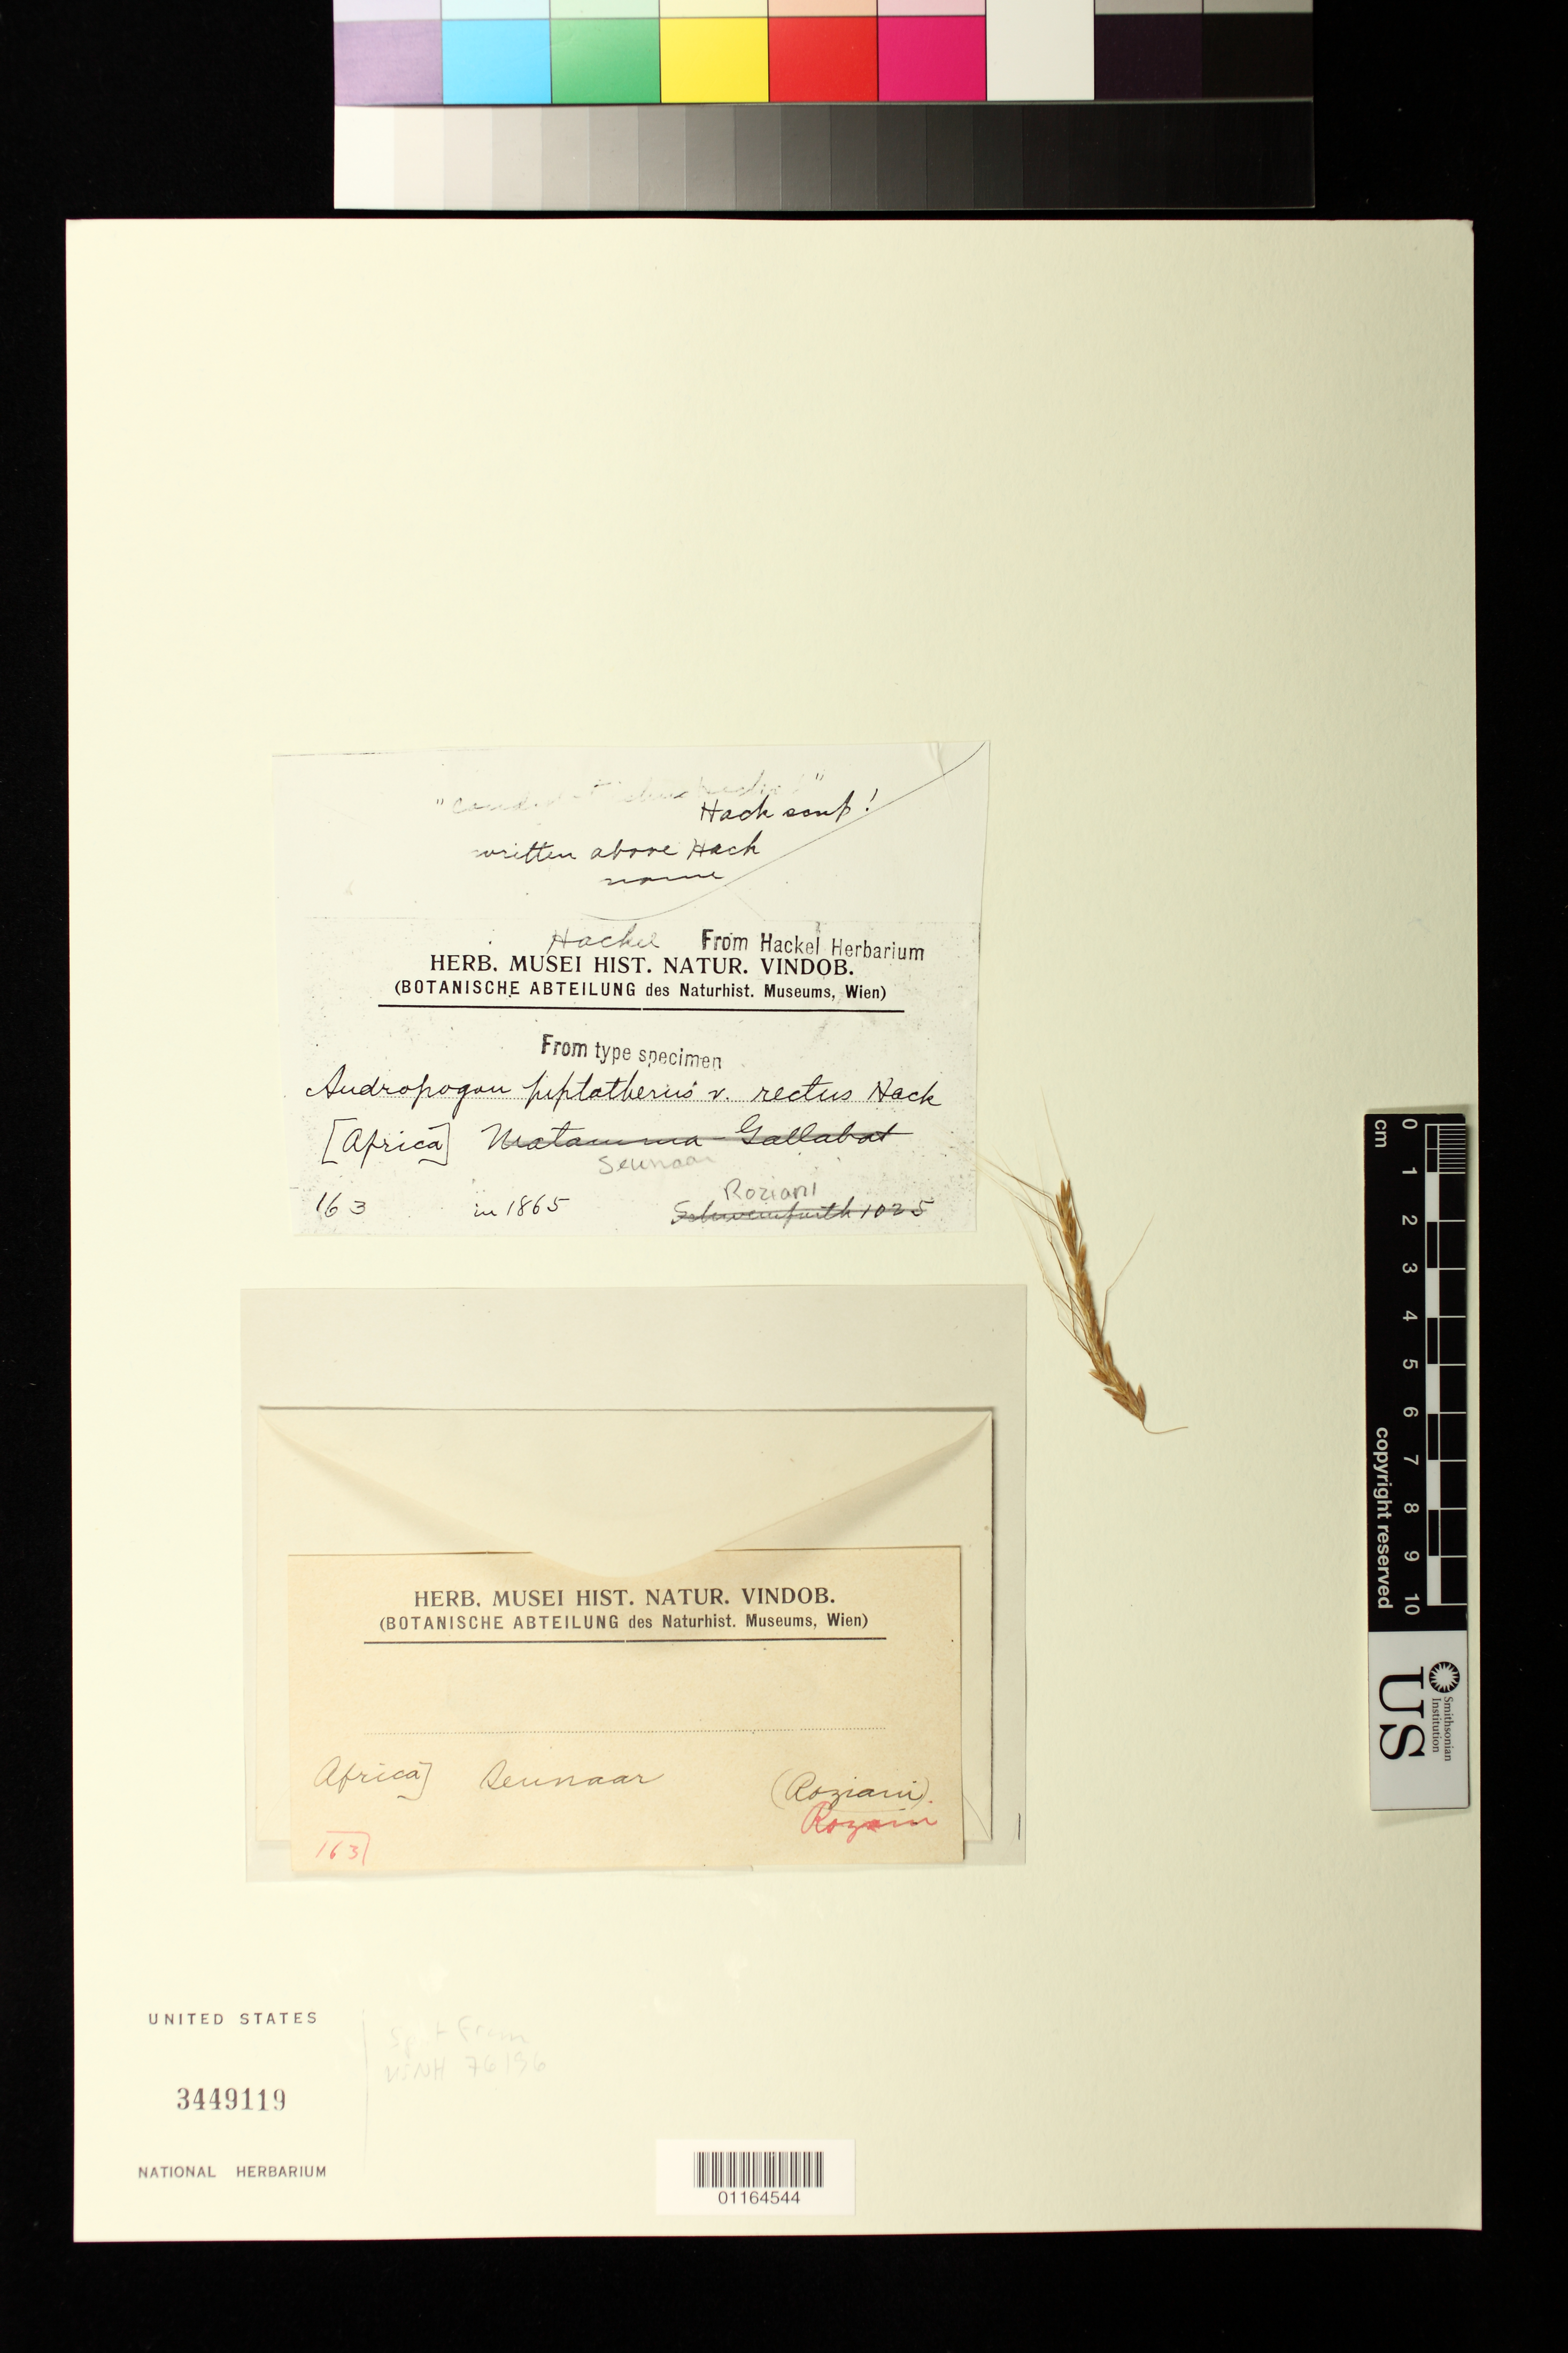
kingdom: Plantae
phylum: Tracheophyta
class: Liliopsida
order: Poales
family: Poaceae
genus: Andropogon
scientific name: Andropogon piptatherus var. erectus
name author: Hack.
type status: Syntype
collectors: Roziani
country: Sudan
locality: Sennaar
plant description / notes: Fragmentary material of type specimen ex herb. Vienna.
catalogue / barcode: US 3449119